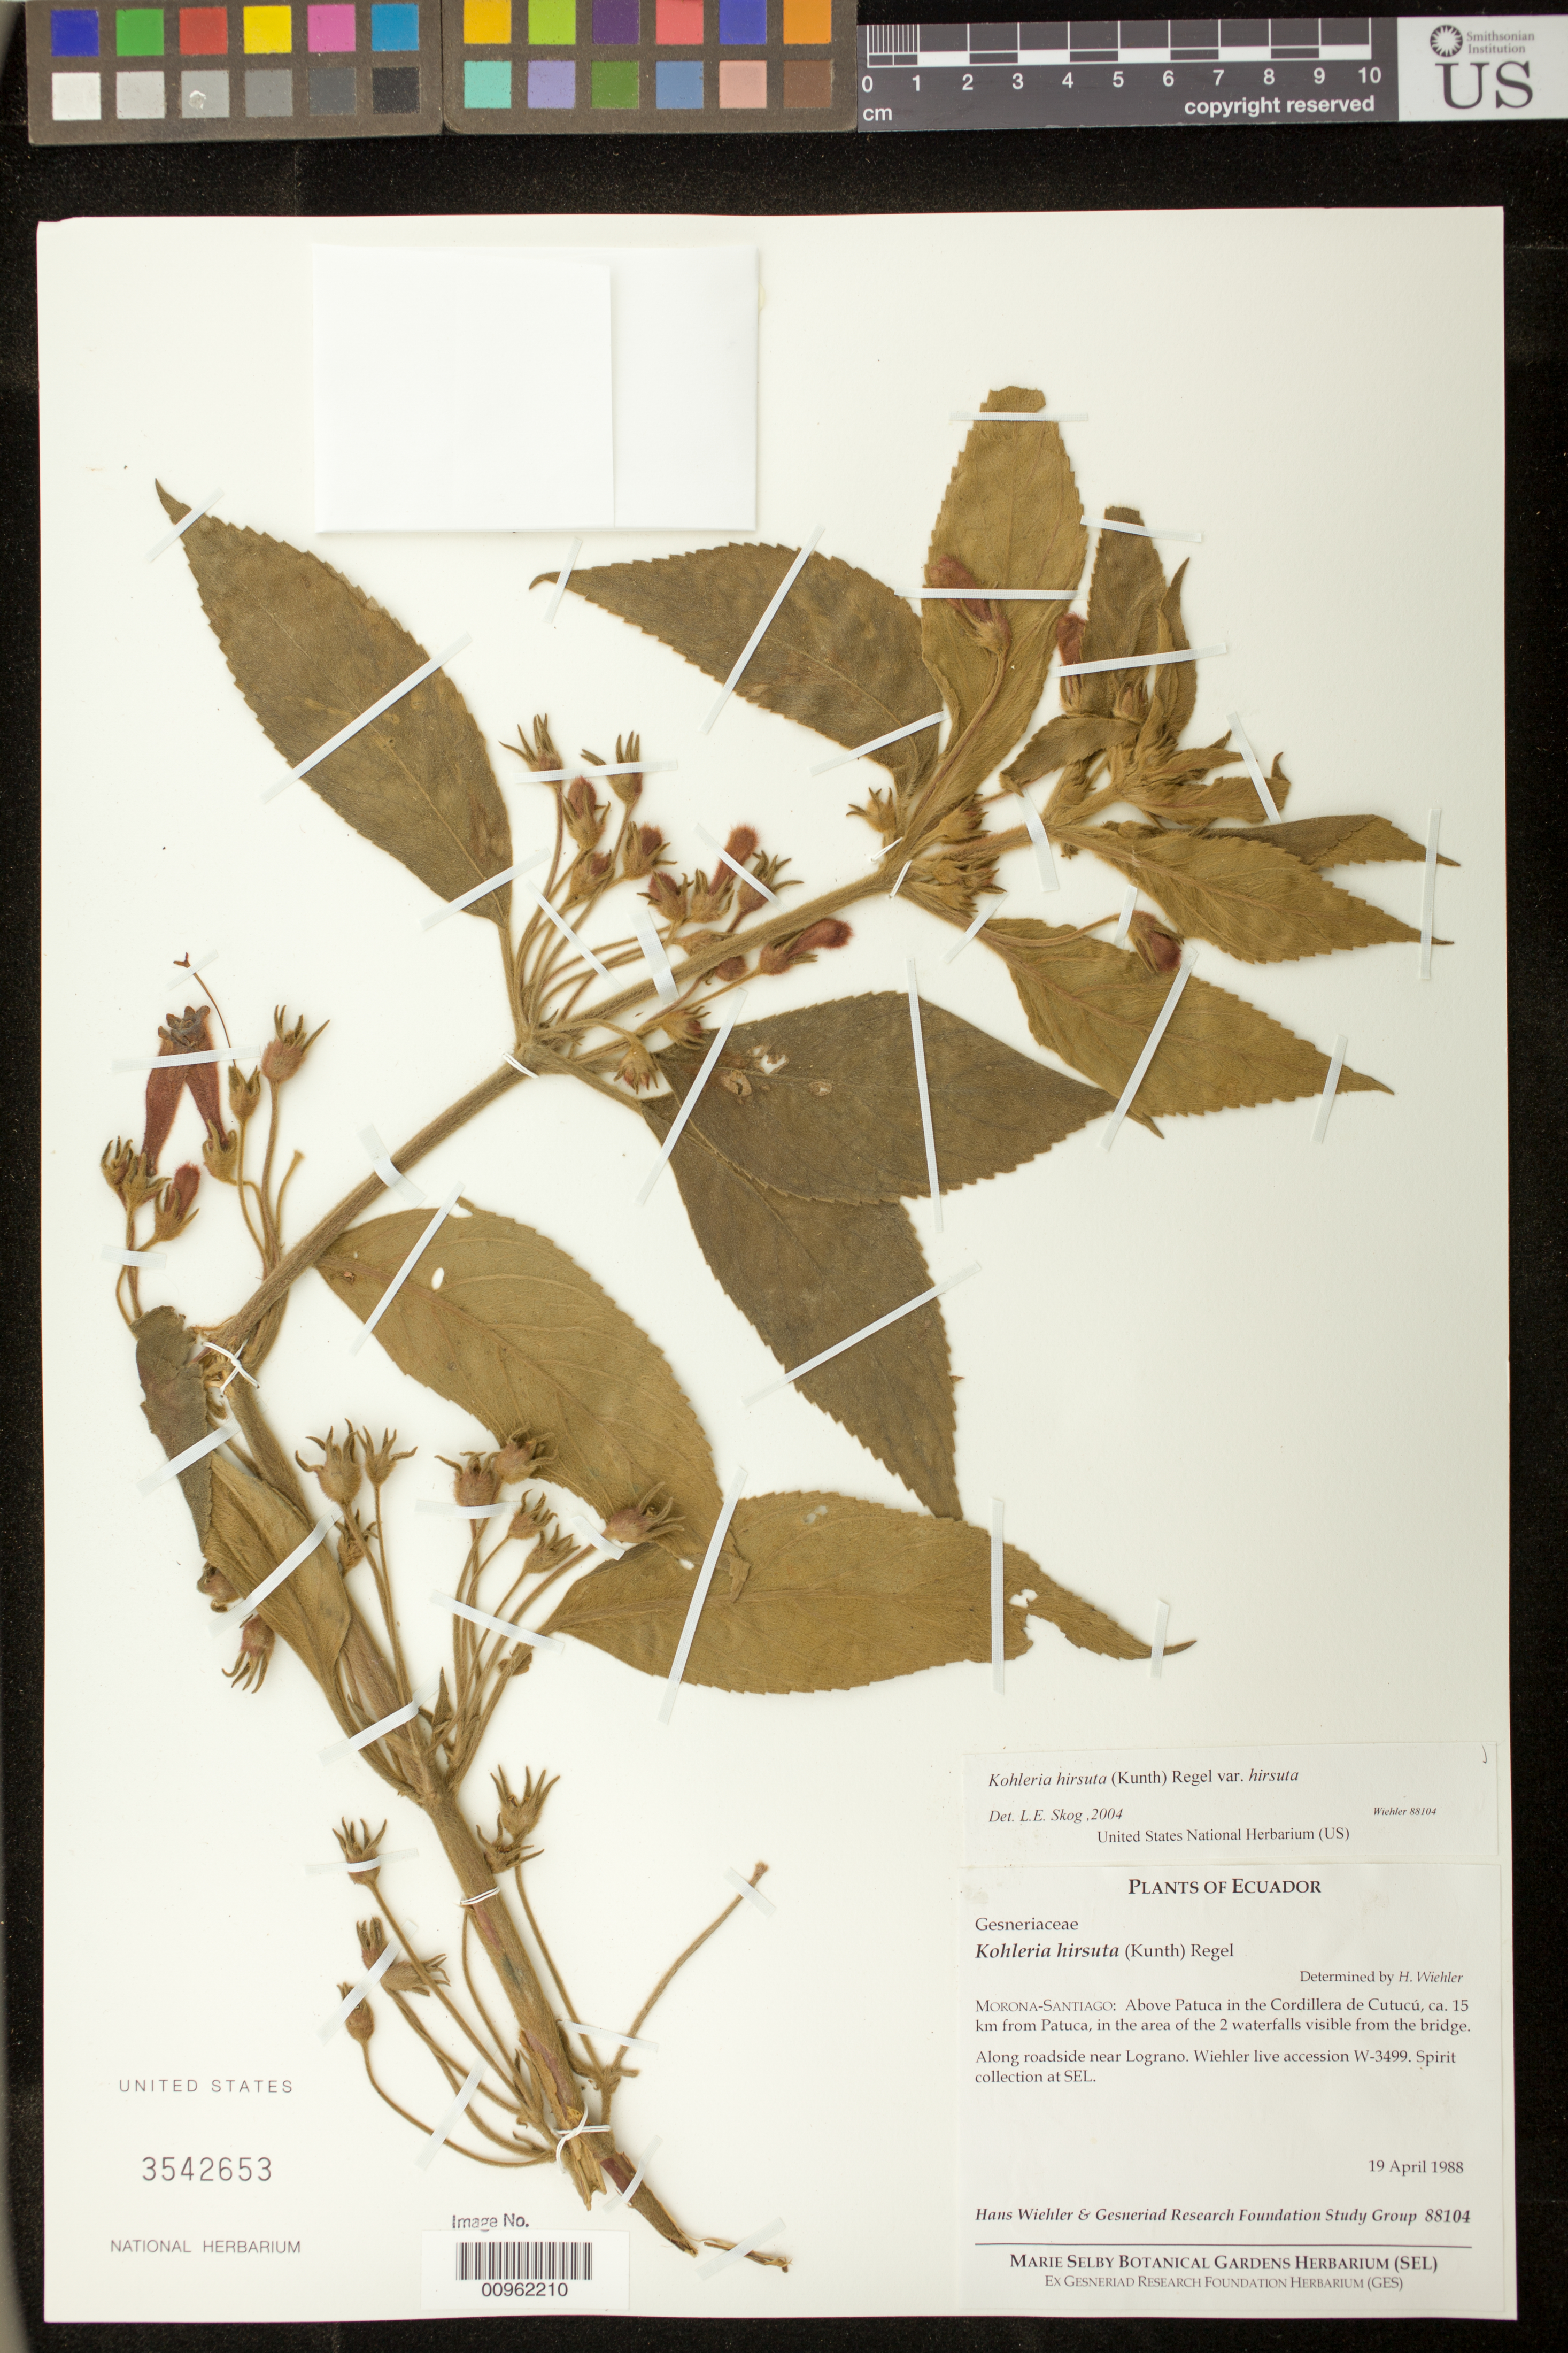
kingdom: Plantae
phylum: Tracheophyta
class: Magnoliopsida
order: Lamiales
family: Gesneriaceae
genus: Kohleria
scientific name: Kohleria hirsuta var. hirsuta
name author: (Kunth) Regel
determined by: Skog, Laurence E.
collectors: H. J. Wiehler & GRF Study Group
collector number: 88104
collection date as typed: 19 Apr 1988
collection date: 1988-04-19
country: Ecuador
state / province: Morona-Santiago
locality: Morona-Santiago: above Patuca in the Cordillera de Cutucú, ca. 15 km from Patuca, in the area of the 2 waterfalls visible from the bridge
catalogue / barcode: US 3542653